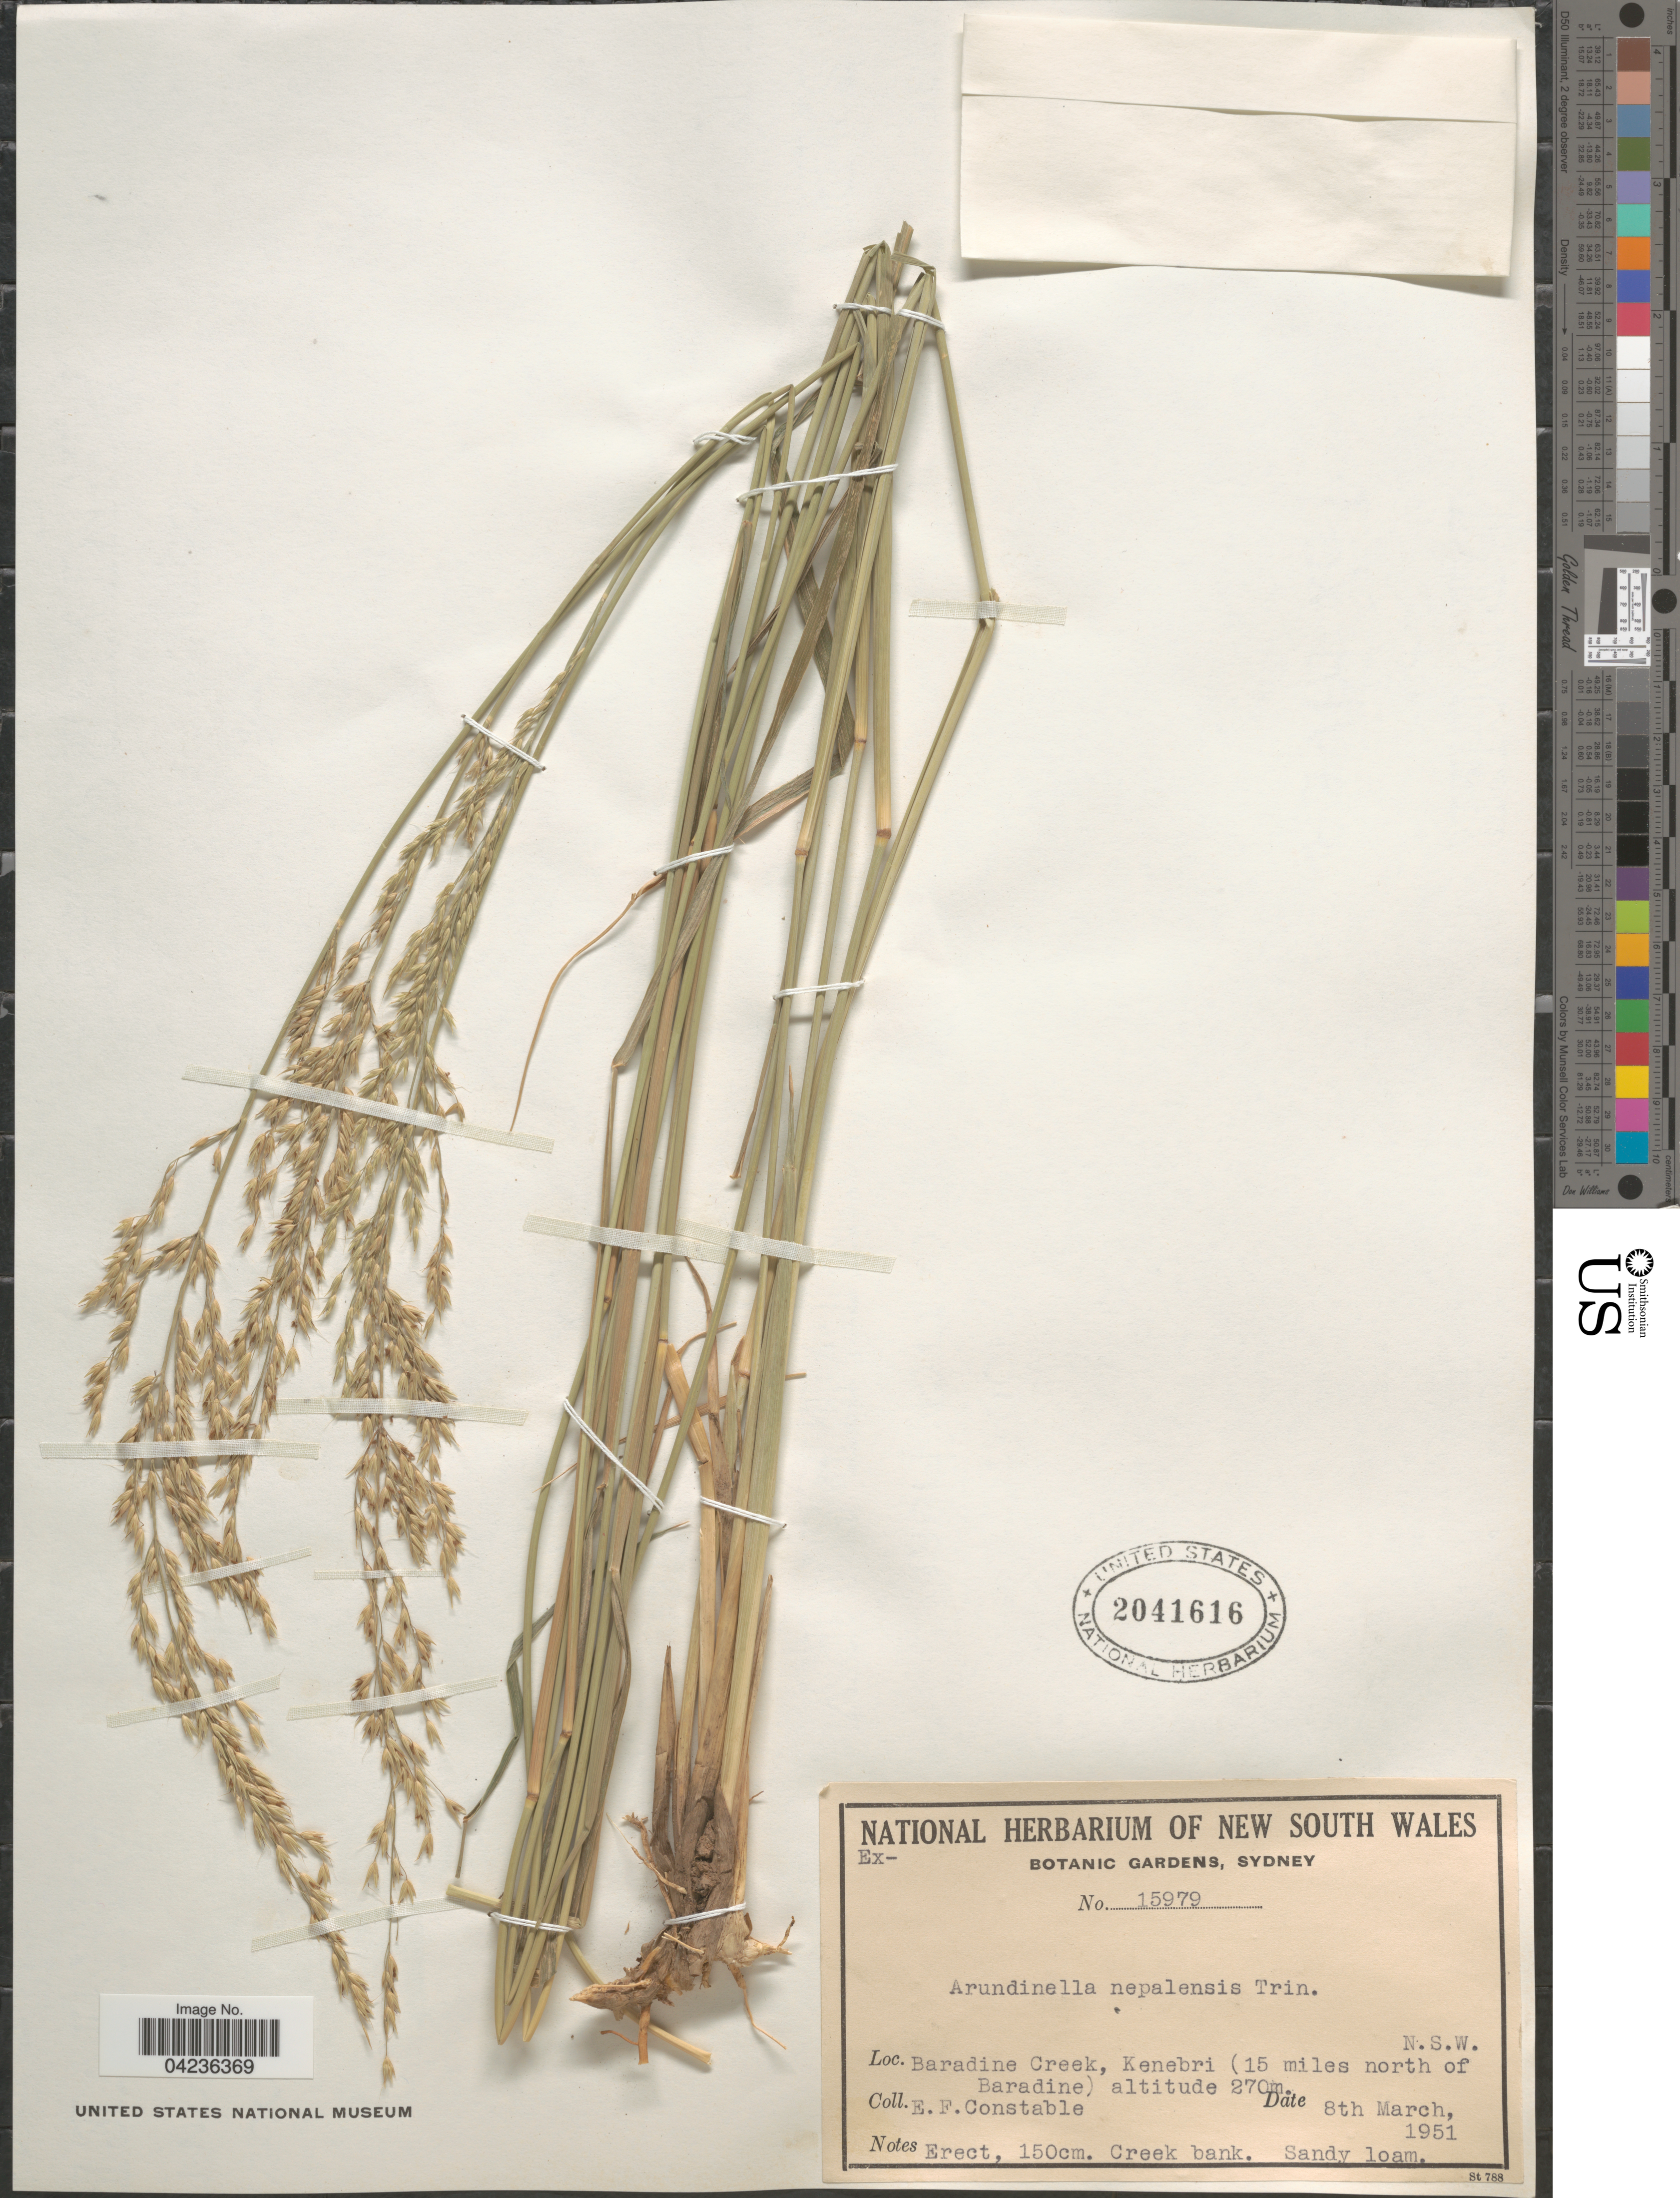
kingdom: Plantae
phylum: Tracheophyta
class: Liliopsida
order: Poales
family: Poaceae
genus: Arundinella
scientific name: Arundinella nepalensis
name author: Trin.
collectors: E. F. Constable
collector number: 15979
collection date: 1951-03-08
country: Australia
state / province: New South Wales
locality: Baradine Creek, Kenebri (15 miles north of Baradine).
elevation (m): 270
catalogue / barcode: US 2041616